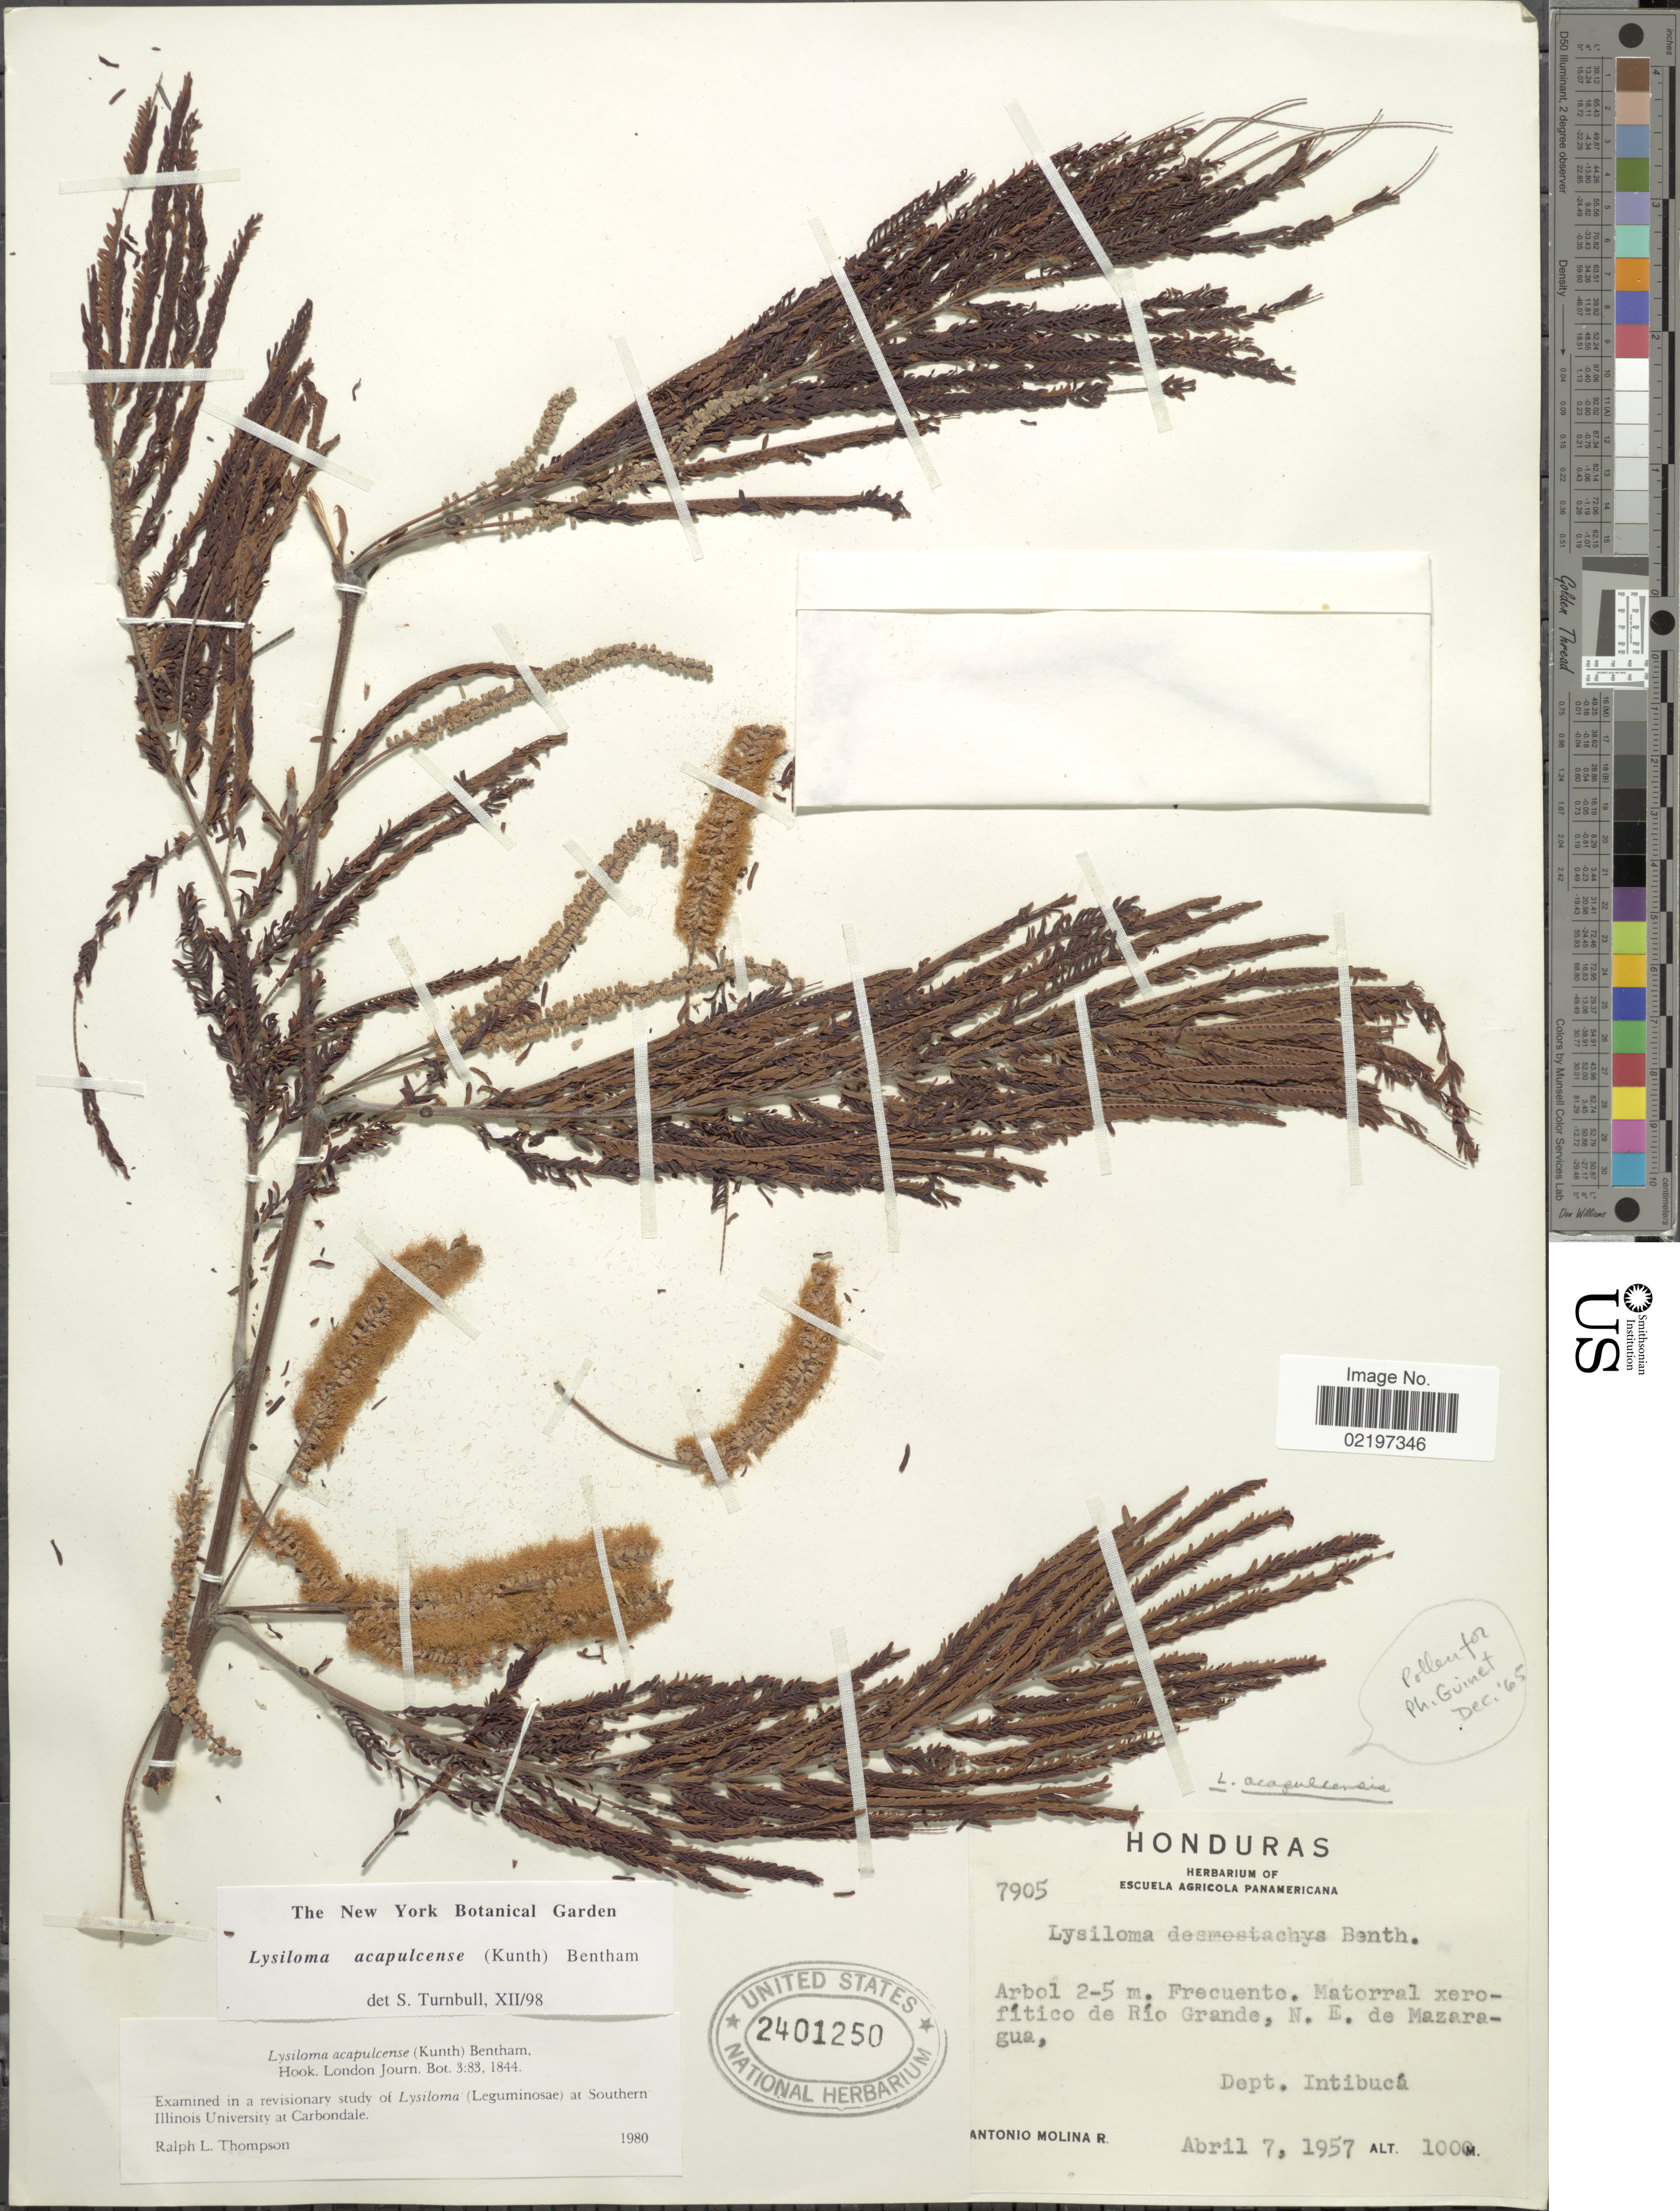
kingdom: Plantae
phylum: Tracheophyta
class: Magnoliopsida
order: Fabales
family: Fabaceae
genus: Lysiloma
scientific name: Lysiloma acapulcense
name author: (Kunth) Benth.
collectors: A. Molina R.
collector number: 7905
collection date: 1957-04-07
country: Honduras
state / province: Intibuca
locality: Matorral xerofitico de Rio Grande, N. E. de Mazarague, Dept. Intibuca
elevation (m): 1000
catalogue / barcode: US 2401250